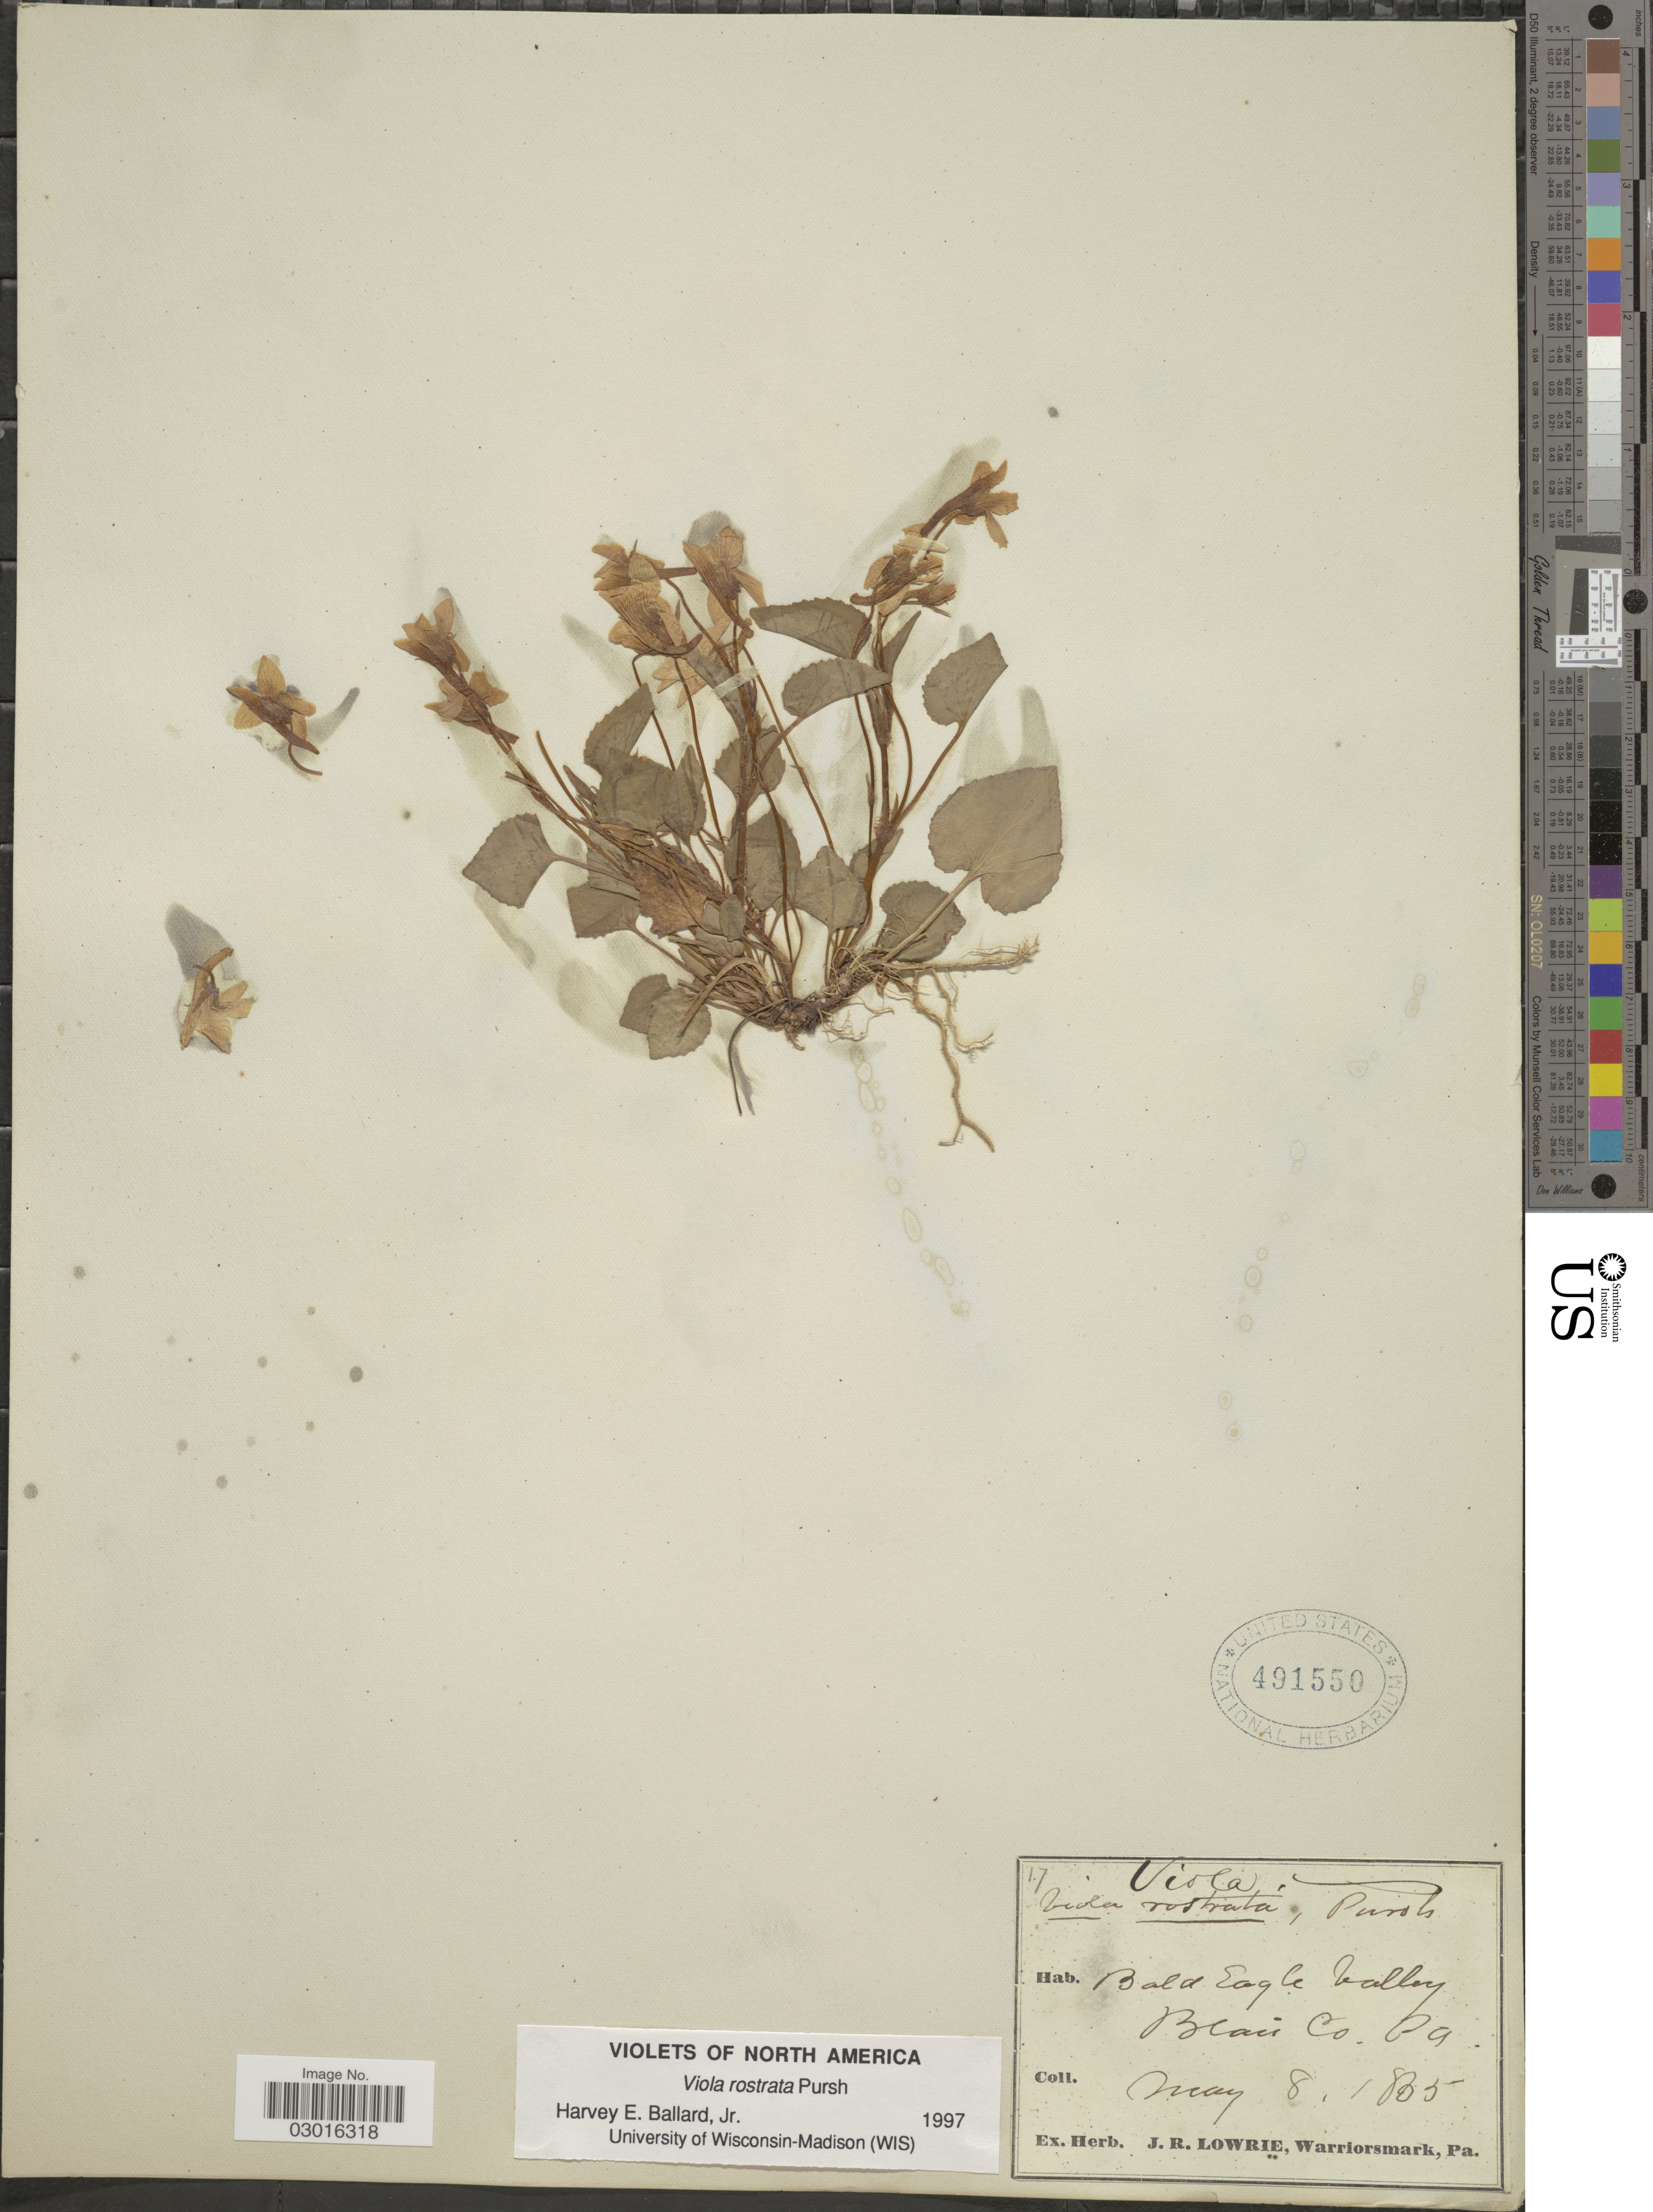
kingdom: Plantae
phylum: Tracheophyta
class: Magnoliopsida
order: Malpighiales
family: Violaceae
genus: Viola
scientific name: Viola rostrata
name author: Pursh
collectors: Ex herb. J. R. Lowrie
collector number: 17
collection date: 1835-05-08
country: United States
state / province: Pennsylvania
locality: Bald Eagle valley, Blair Co.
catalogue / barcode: US 491550